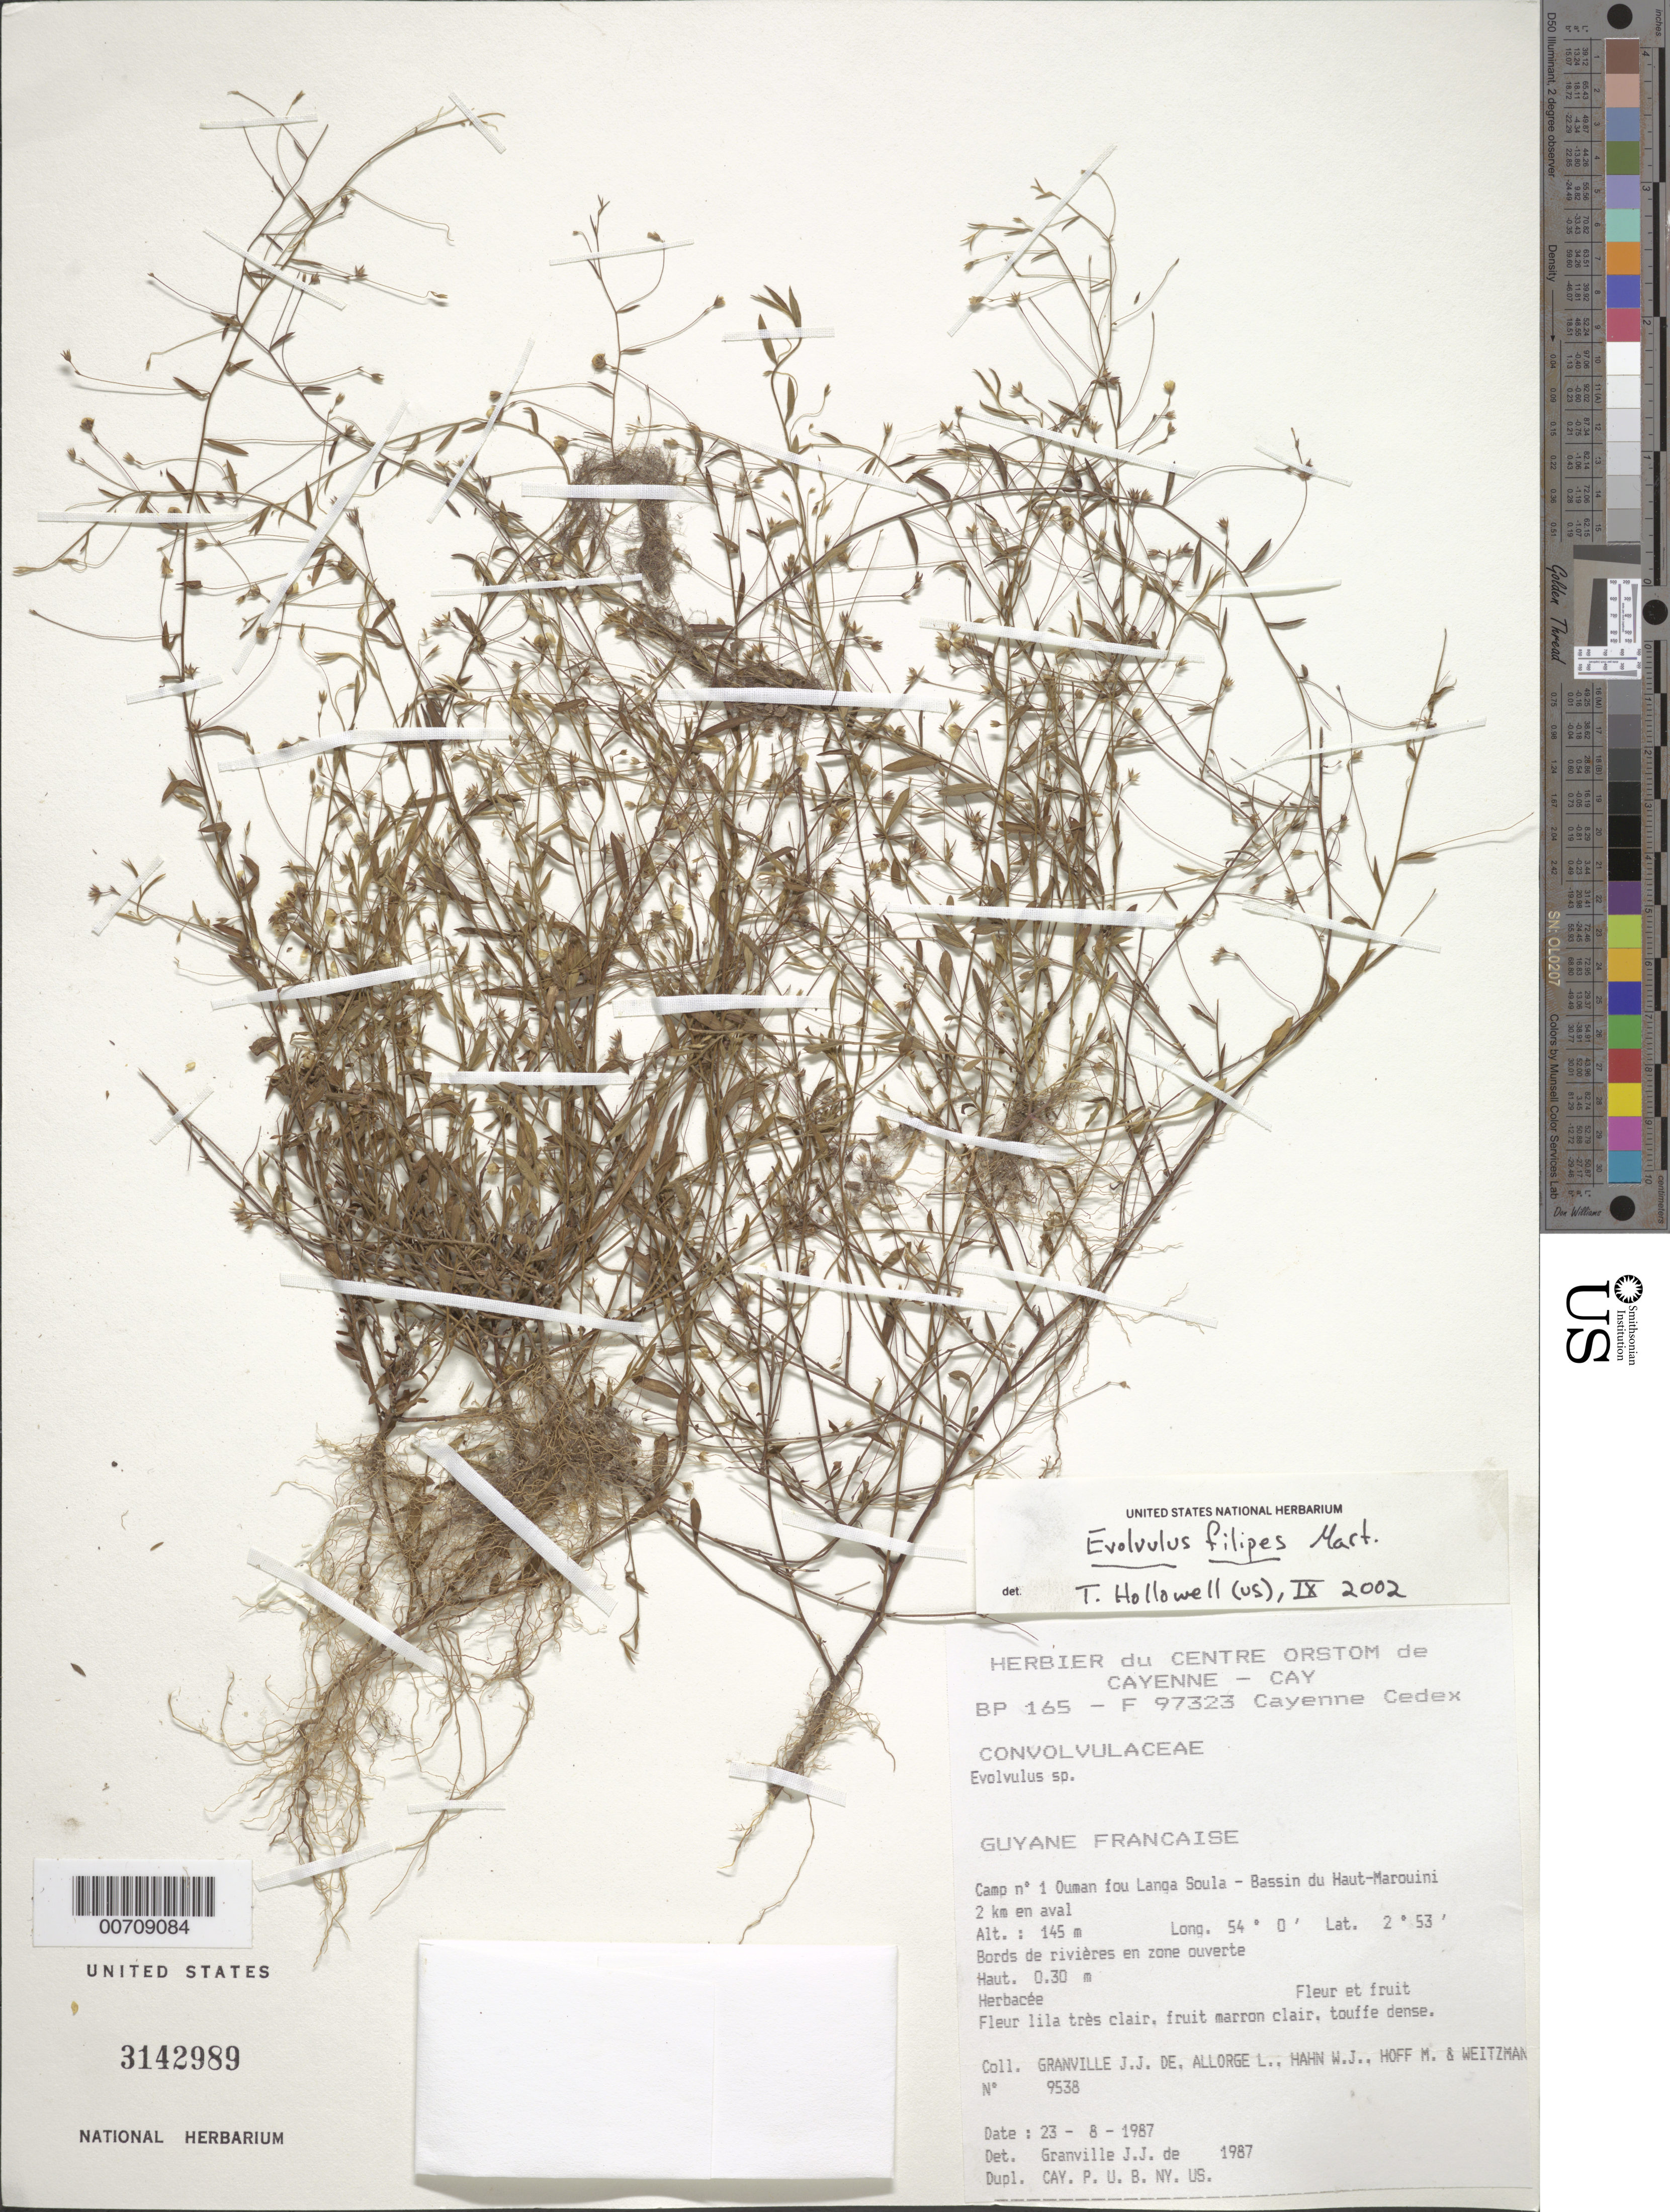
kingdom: Plantae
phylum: Tracheophyta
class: Magnoliopsida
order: Solanales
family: Convolvulaceae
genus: Evolvulus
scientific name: Evolvulus sp.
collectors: J.-J. de Granville, L. Allorge, W. J. Hahn & M. Hoff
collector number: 9538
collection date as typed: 23-Aug-87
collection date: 1987-08-23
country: French Guiana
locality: Ouman fou Langa Soula, Camp #1, Bassin du Haut-Marouini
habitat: Bords de rivières en zone ouverte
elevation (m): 145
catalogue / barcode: US 3142989